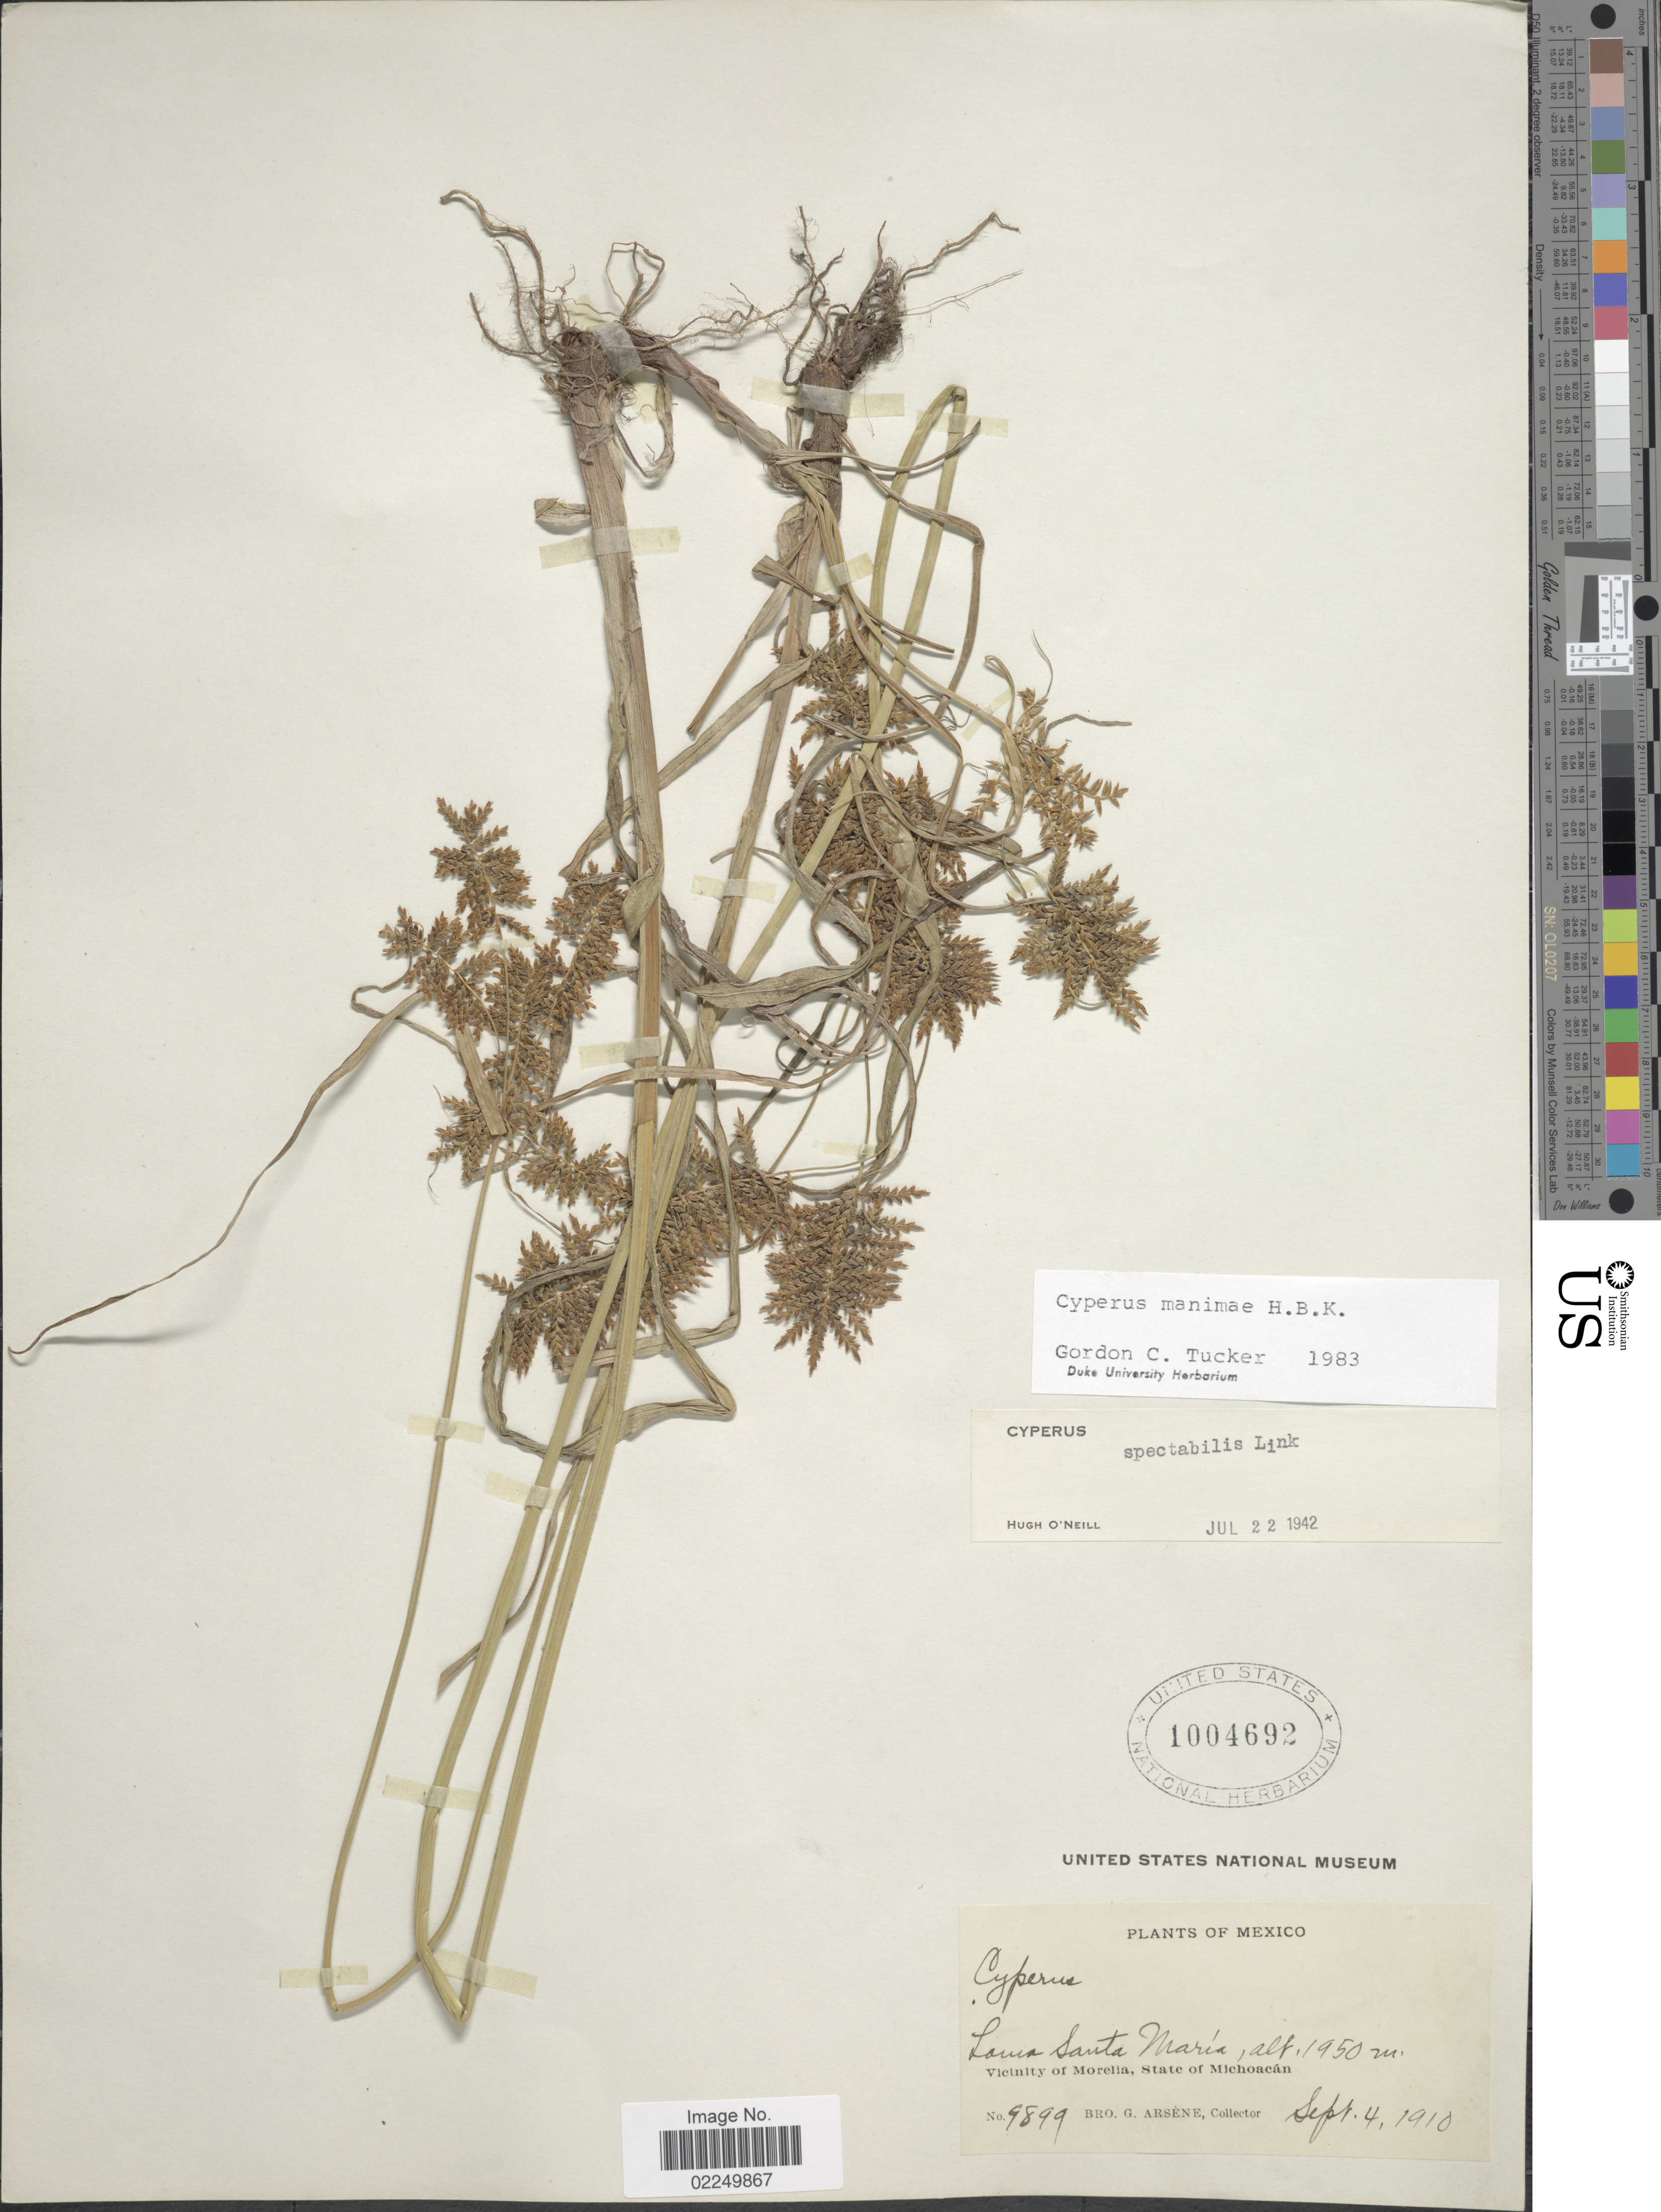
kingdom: Plantae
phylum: Tracheophyta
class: Liliopsida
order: Poales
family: Cyperaceae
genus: Cyperus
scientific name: Cyperus manimae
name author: Kunth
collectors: Bro. G. Arsène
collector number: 9899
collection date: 1910-09-04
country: Mexico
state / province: Michoacán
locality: Loma Santa Maria, vicinity of Morelia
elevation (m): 1950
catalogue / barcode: US 1004692